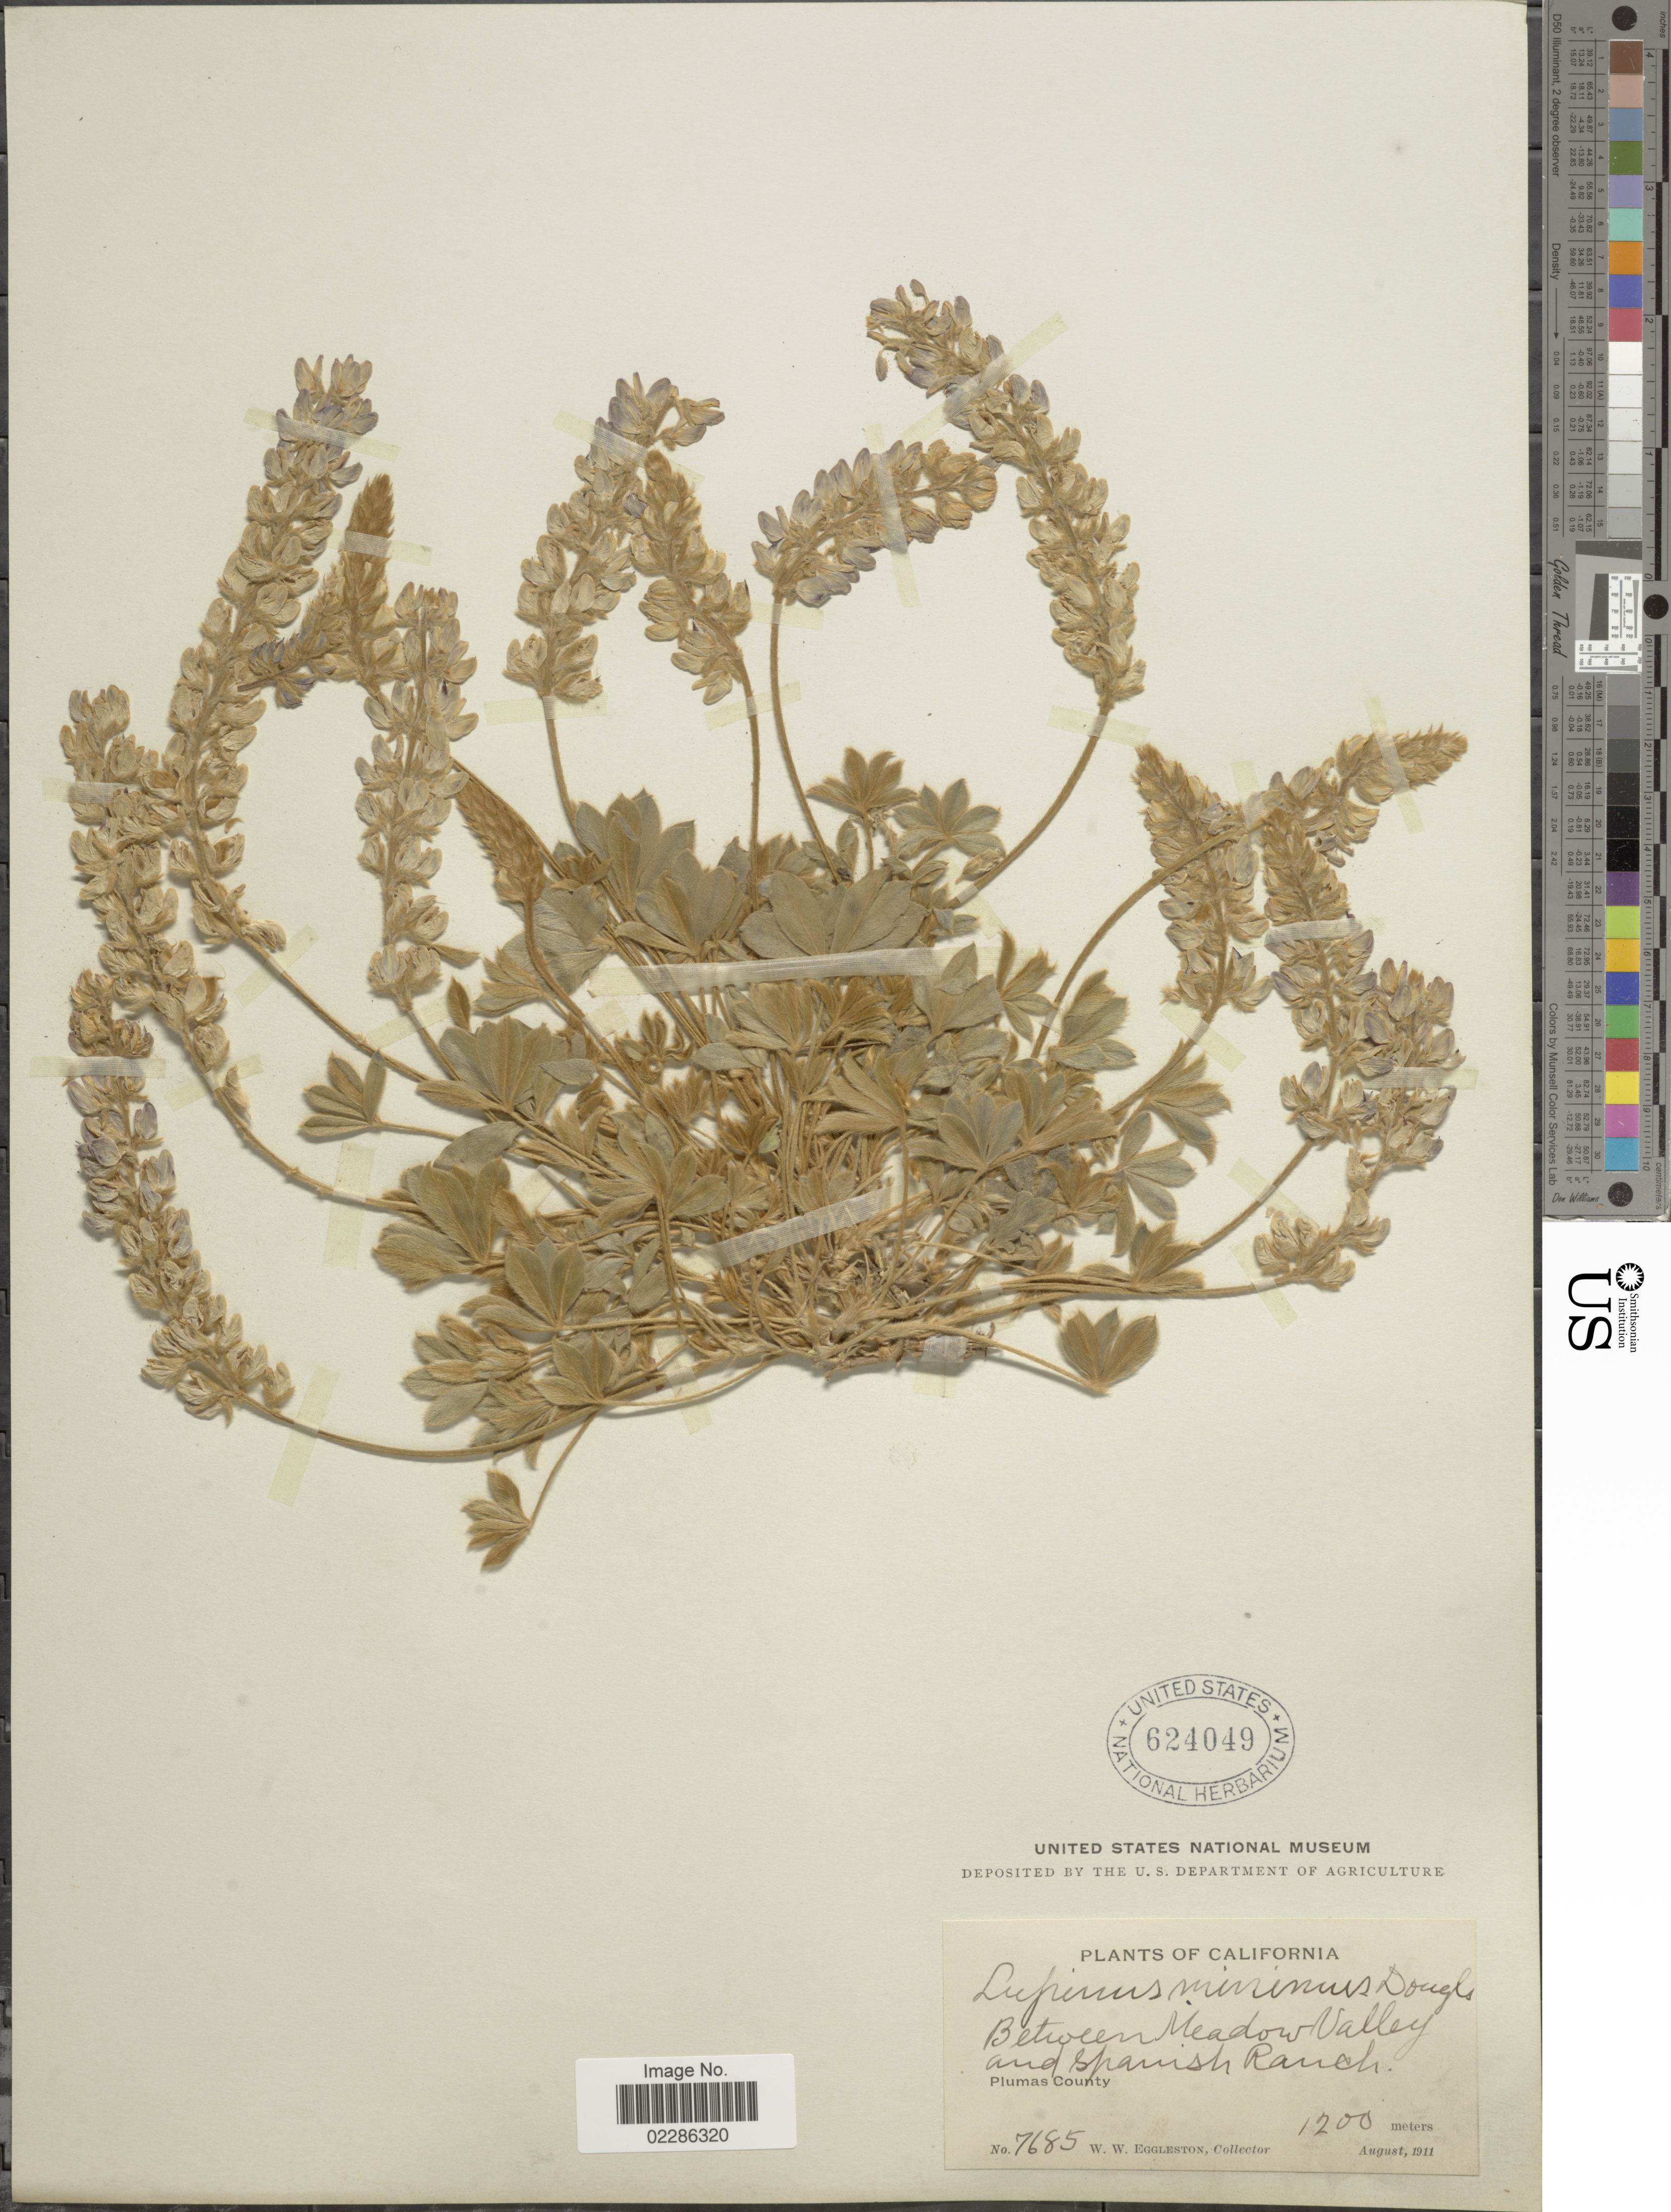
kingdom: Plantae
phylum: Tracheophyta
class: Magnoliopsida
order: Fabales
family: Fabaceae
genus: Lupinus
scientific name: Lupinus minimus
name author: Douglas ex G. Don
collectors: W. W. Eggleston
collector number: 7685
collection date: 1911-08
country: United States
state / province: California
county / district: Plumas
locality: Between Meadow Valley and spanish Ranch, Plumas County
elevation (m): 1200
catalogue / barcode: US 624049